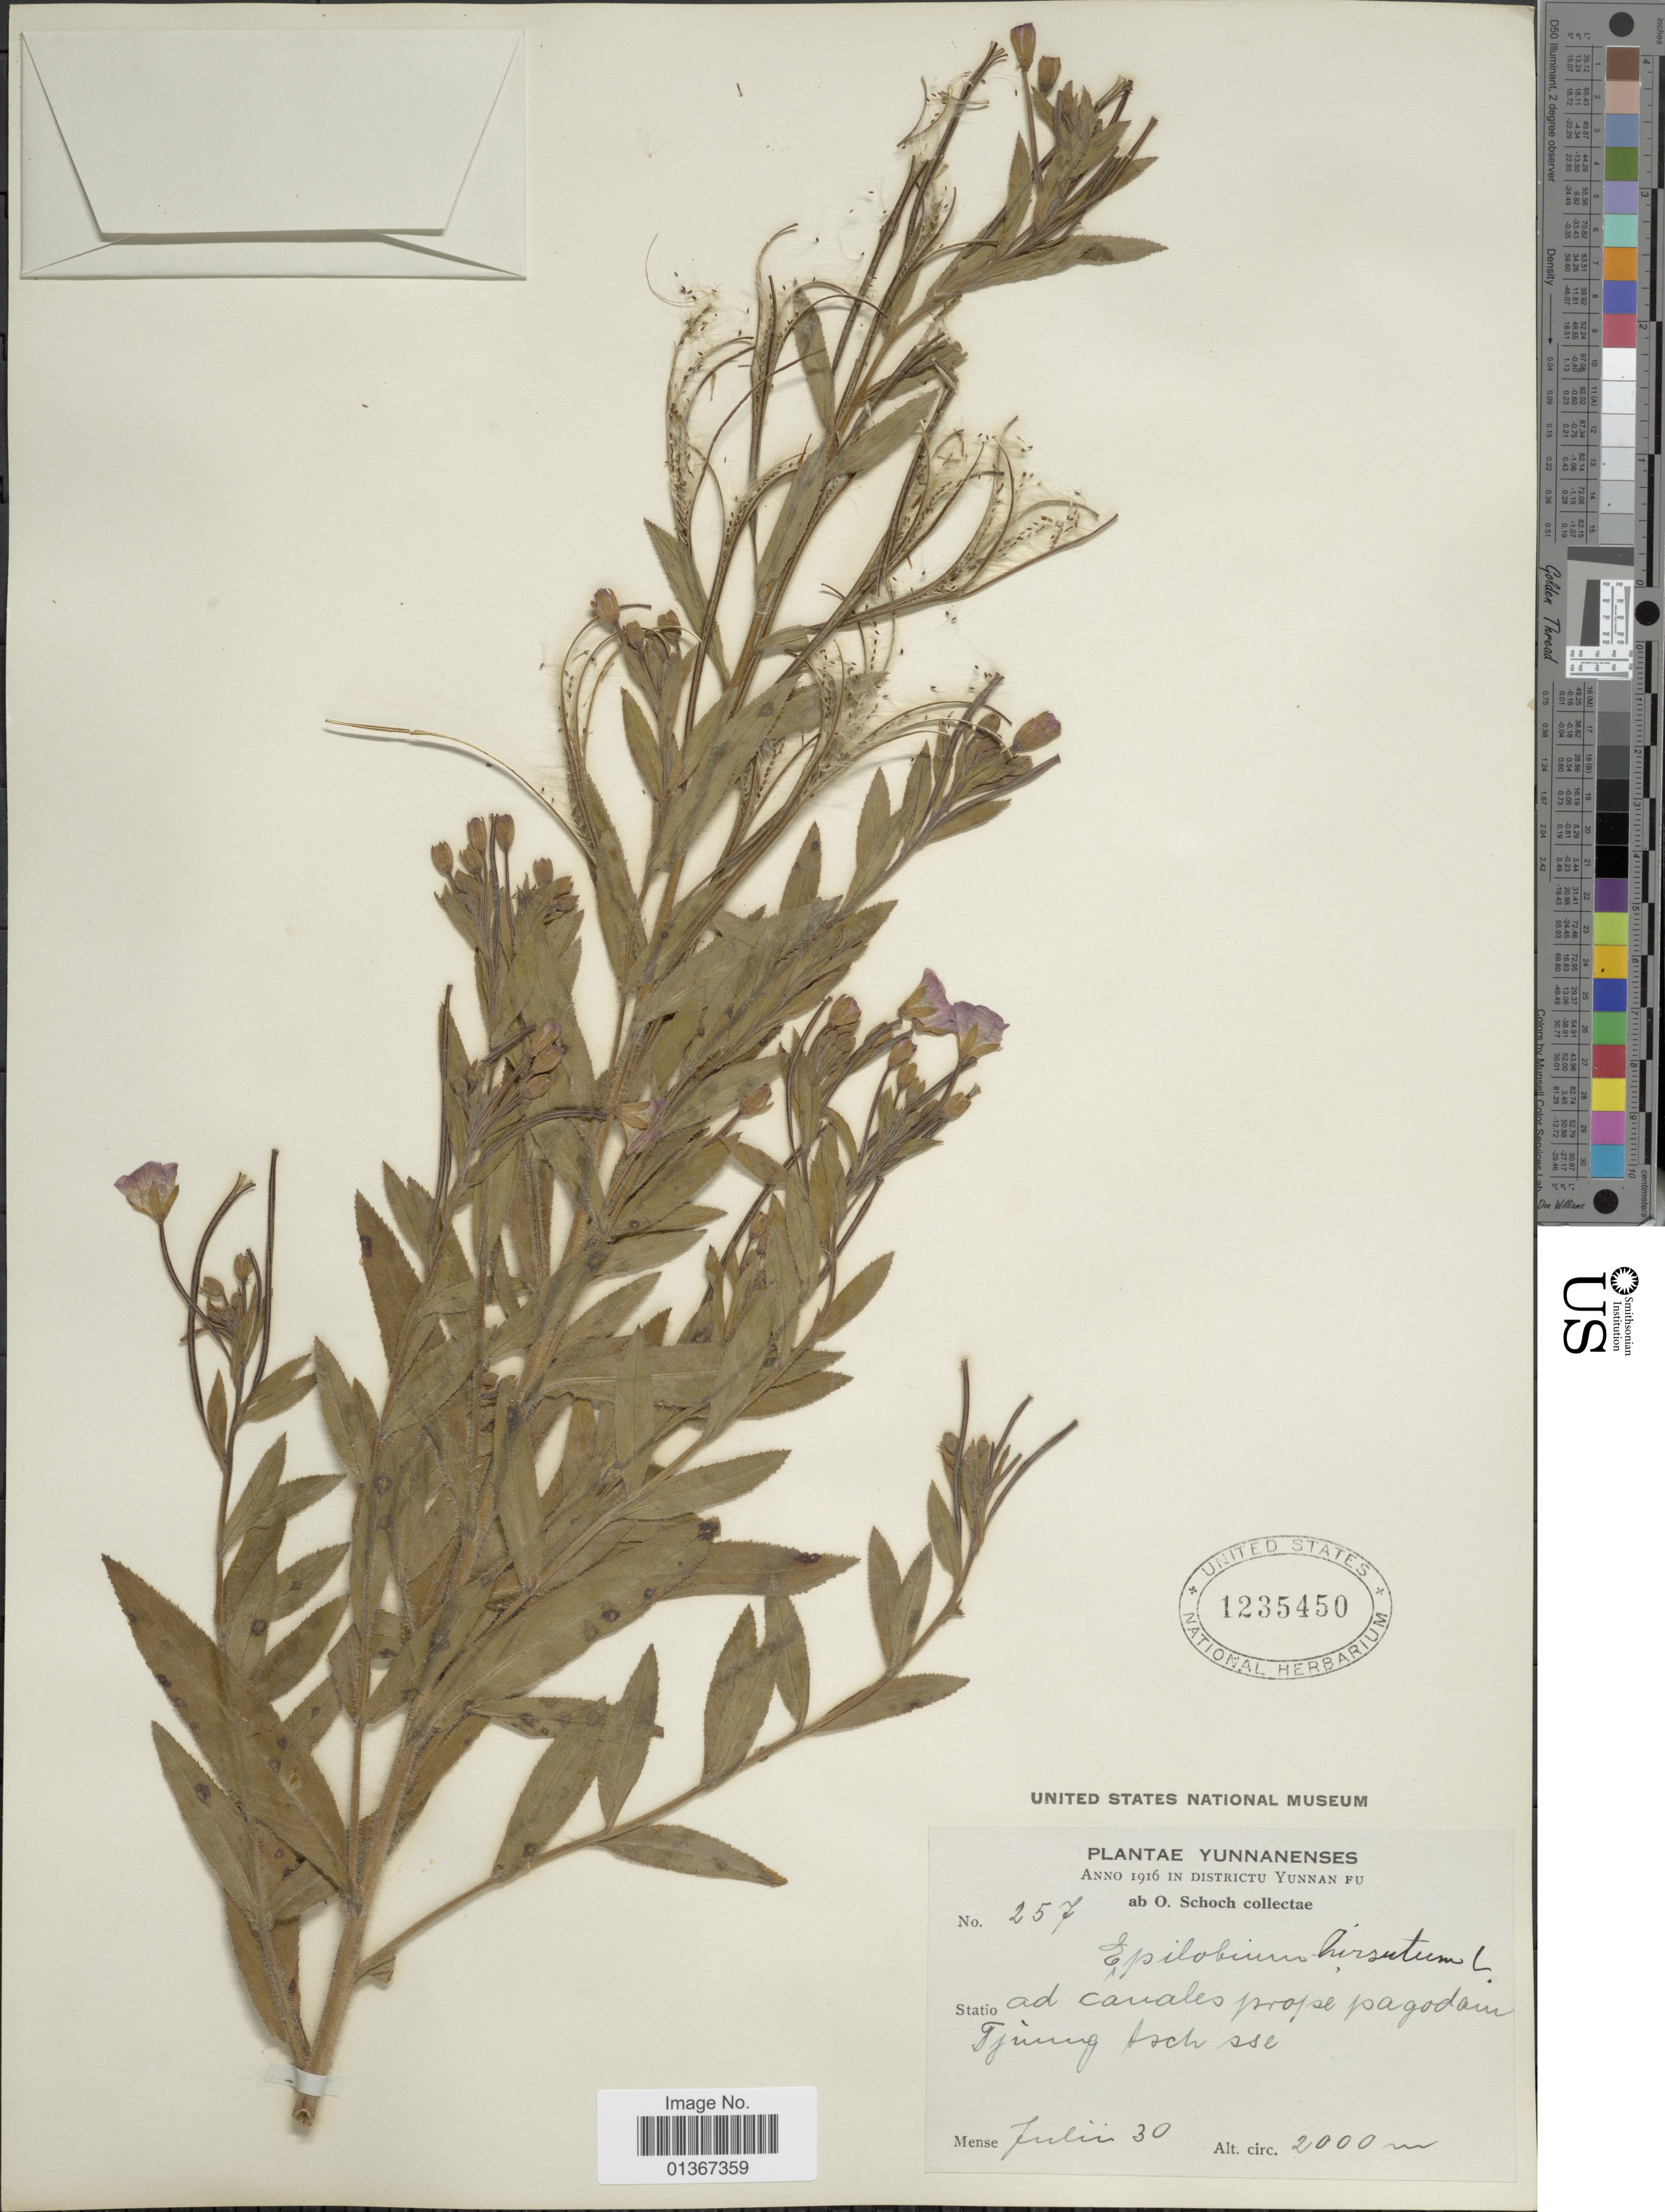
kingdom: Plantae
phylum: Tracheophyta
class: Magnoliopsida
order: Myrtales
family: Onagraceae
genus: Epilobium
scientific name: Epilobium hirsutum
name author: L.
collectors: O. Schoch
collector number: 257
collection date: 1916-07-30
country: China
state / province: Yunnan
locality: Ad cauales prope pagodam Tjung tsch sse. [interpreted]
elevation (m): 2000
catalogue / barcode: US 1235450